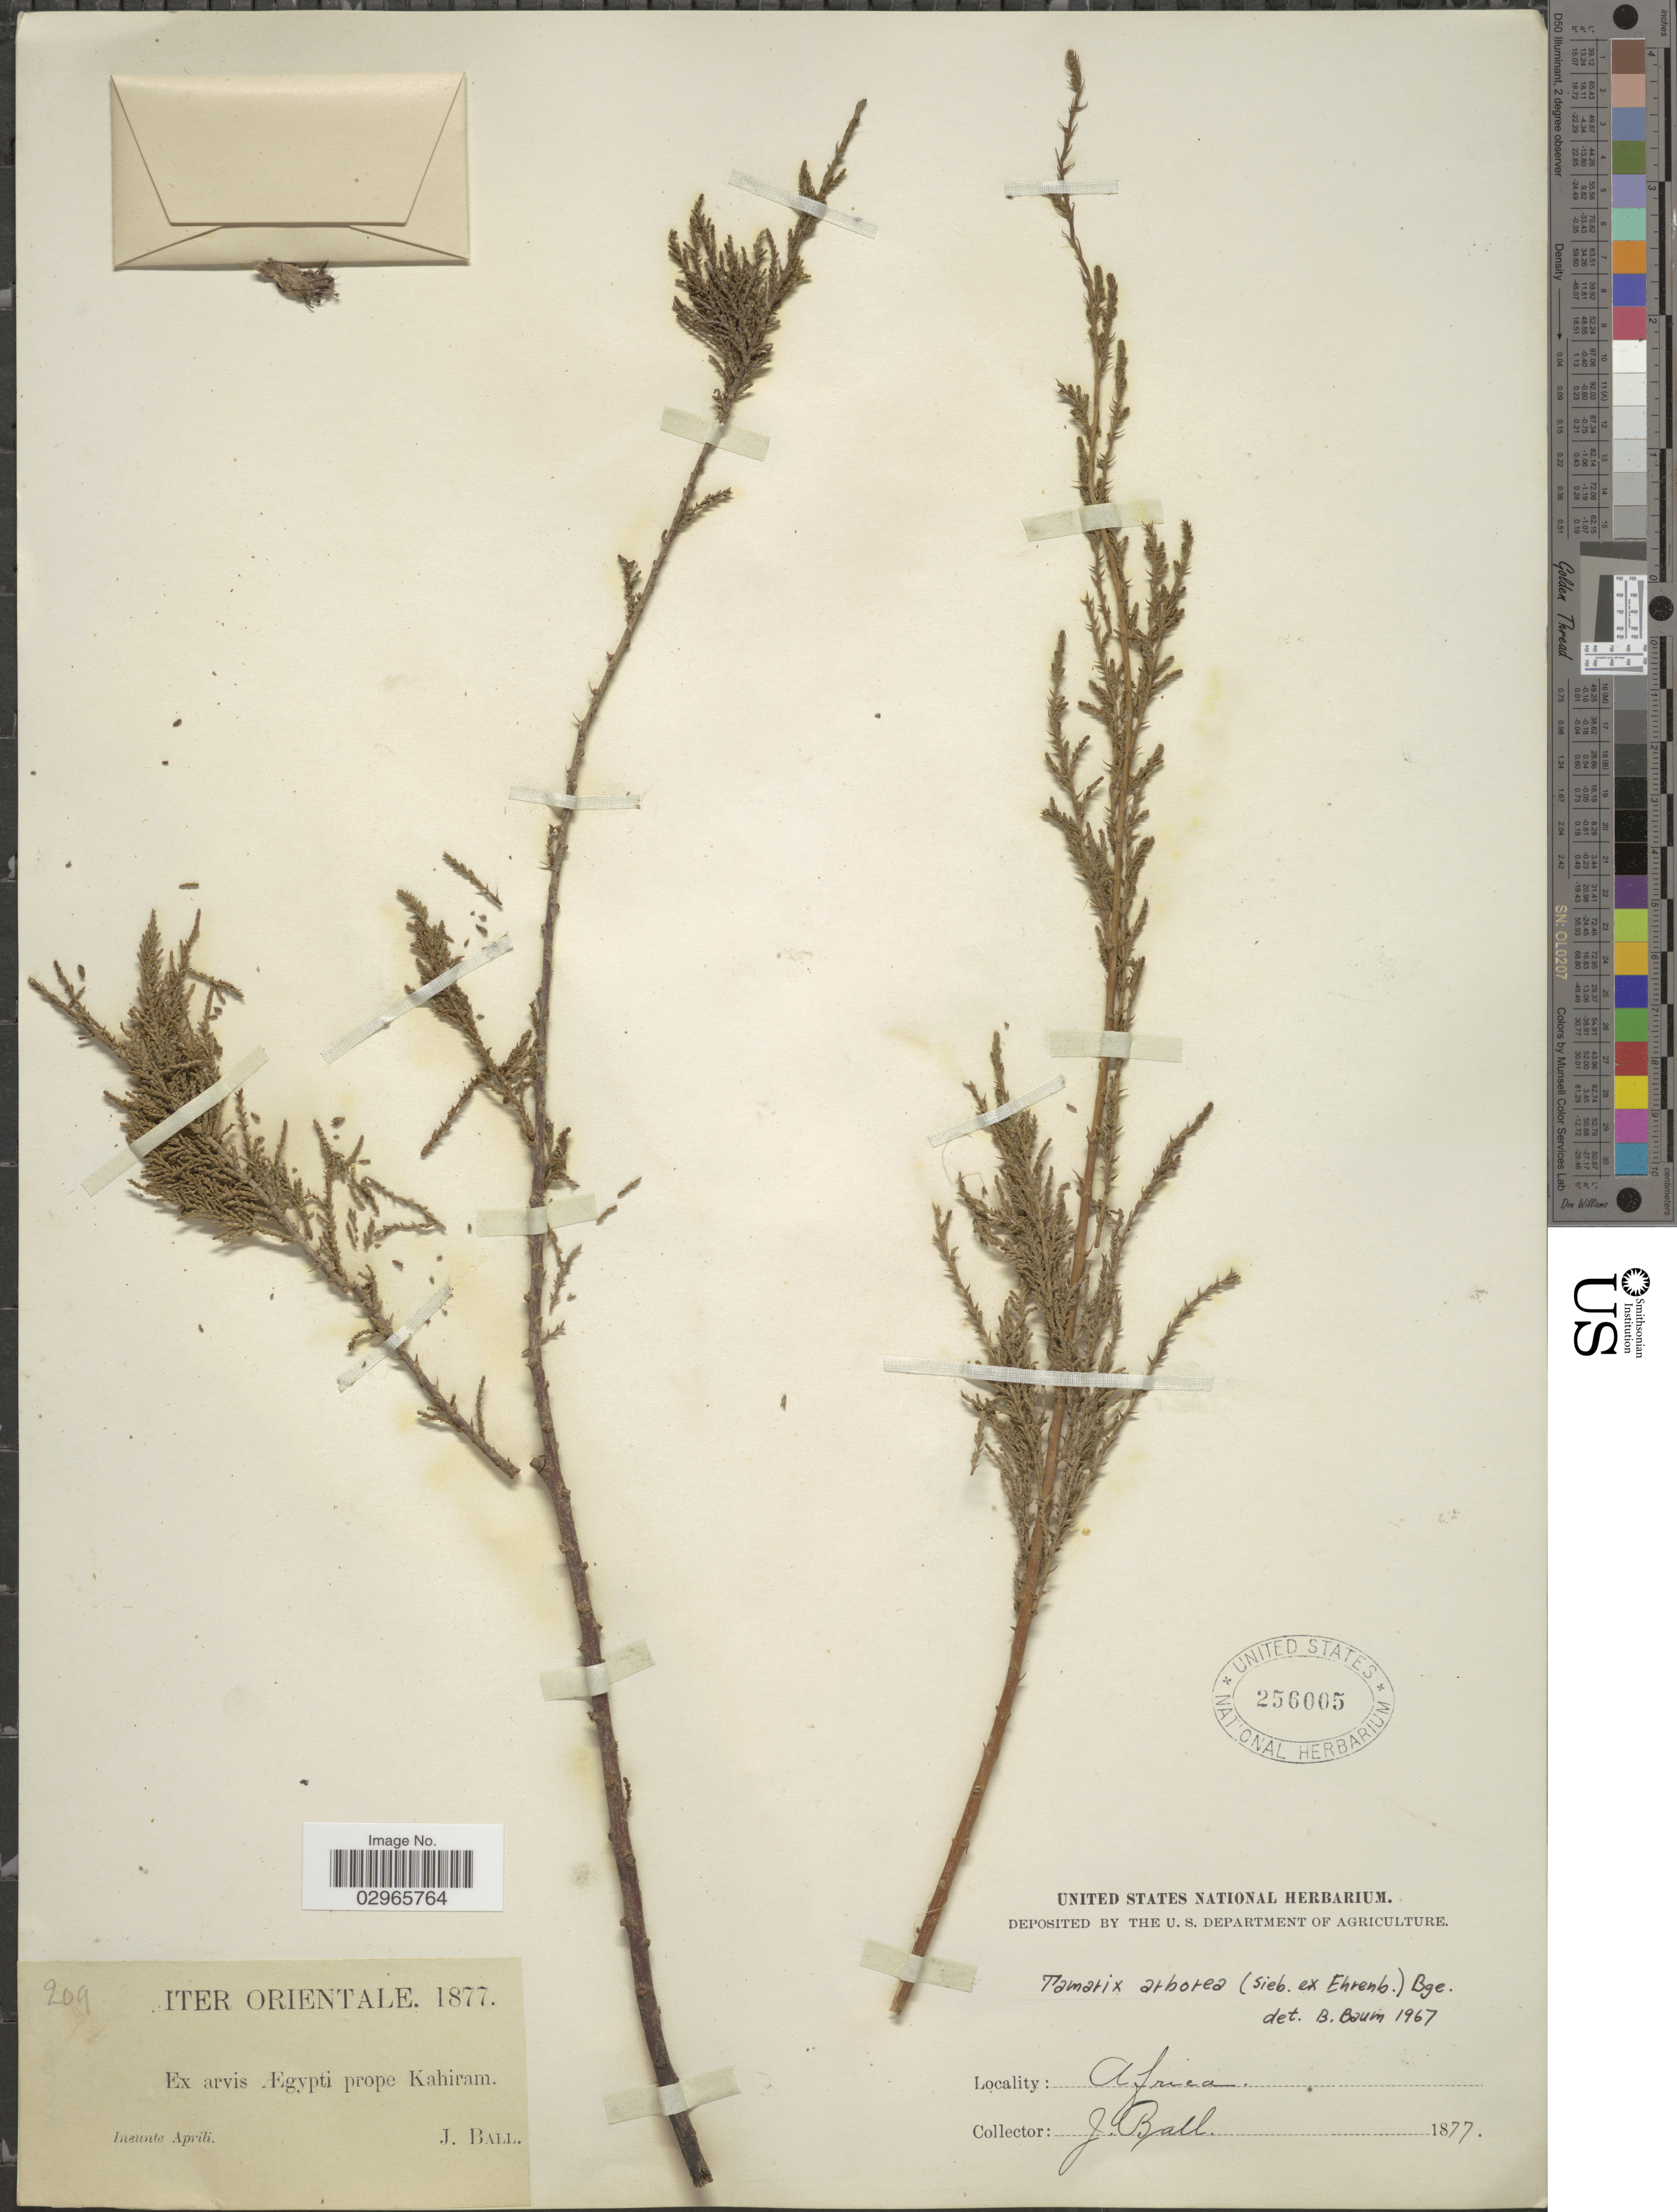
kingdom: Plantae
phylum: Tracheophyta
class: Magnoliopsida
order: Caryophyllales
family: Tamaricaceae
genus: Tamarix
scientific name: Tamarix arborea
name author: (Sieber ex Ehrenb.) Bunge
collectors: J. Ball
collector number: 209?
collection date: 1877-04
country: Egypt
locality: Iter Orientale. Ex arvis Ægypti prope Kahiram.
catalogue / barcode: US 256005